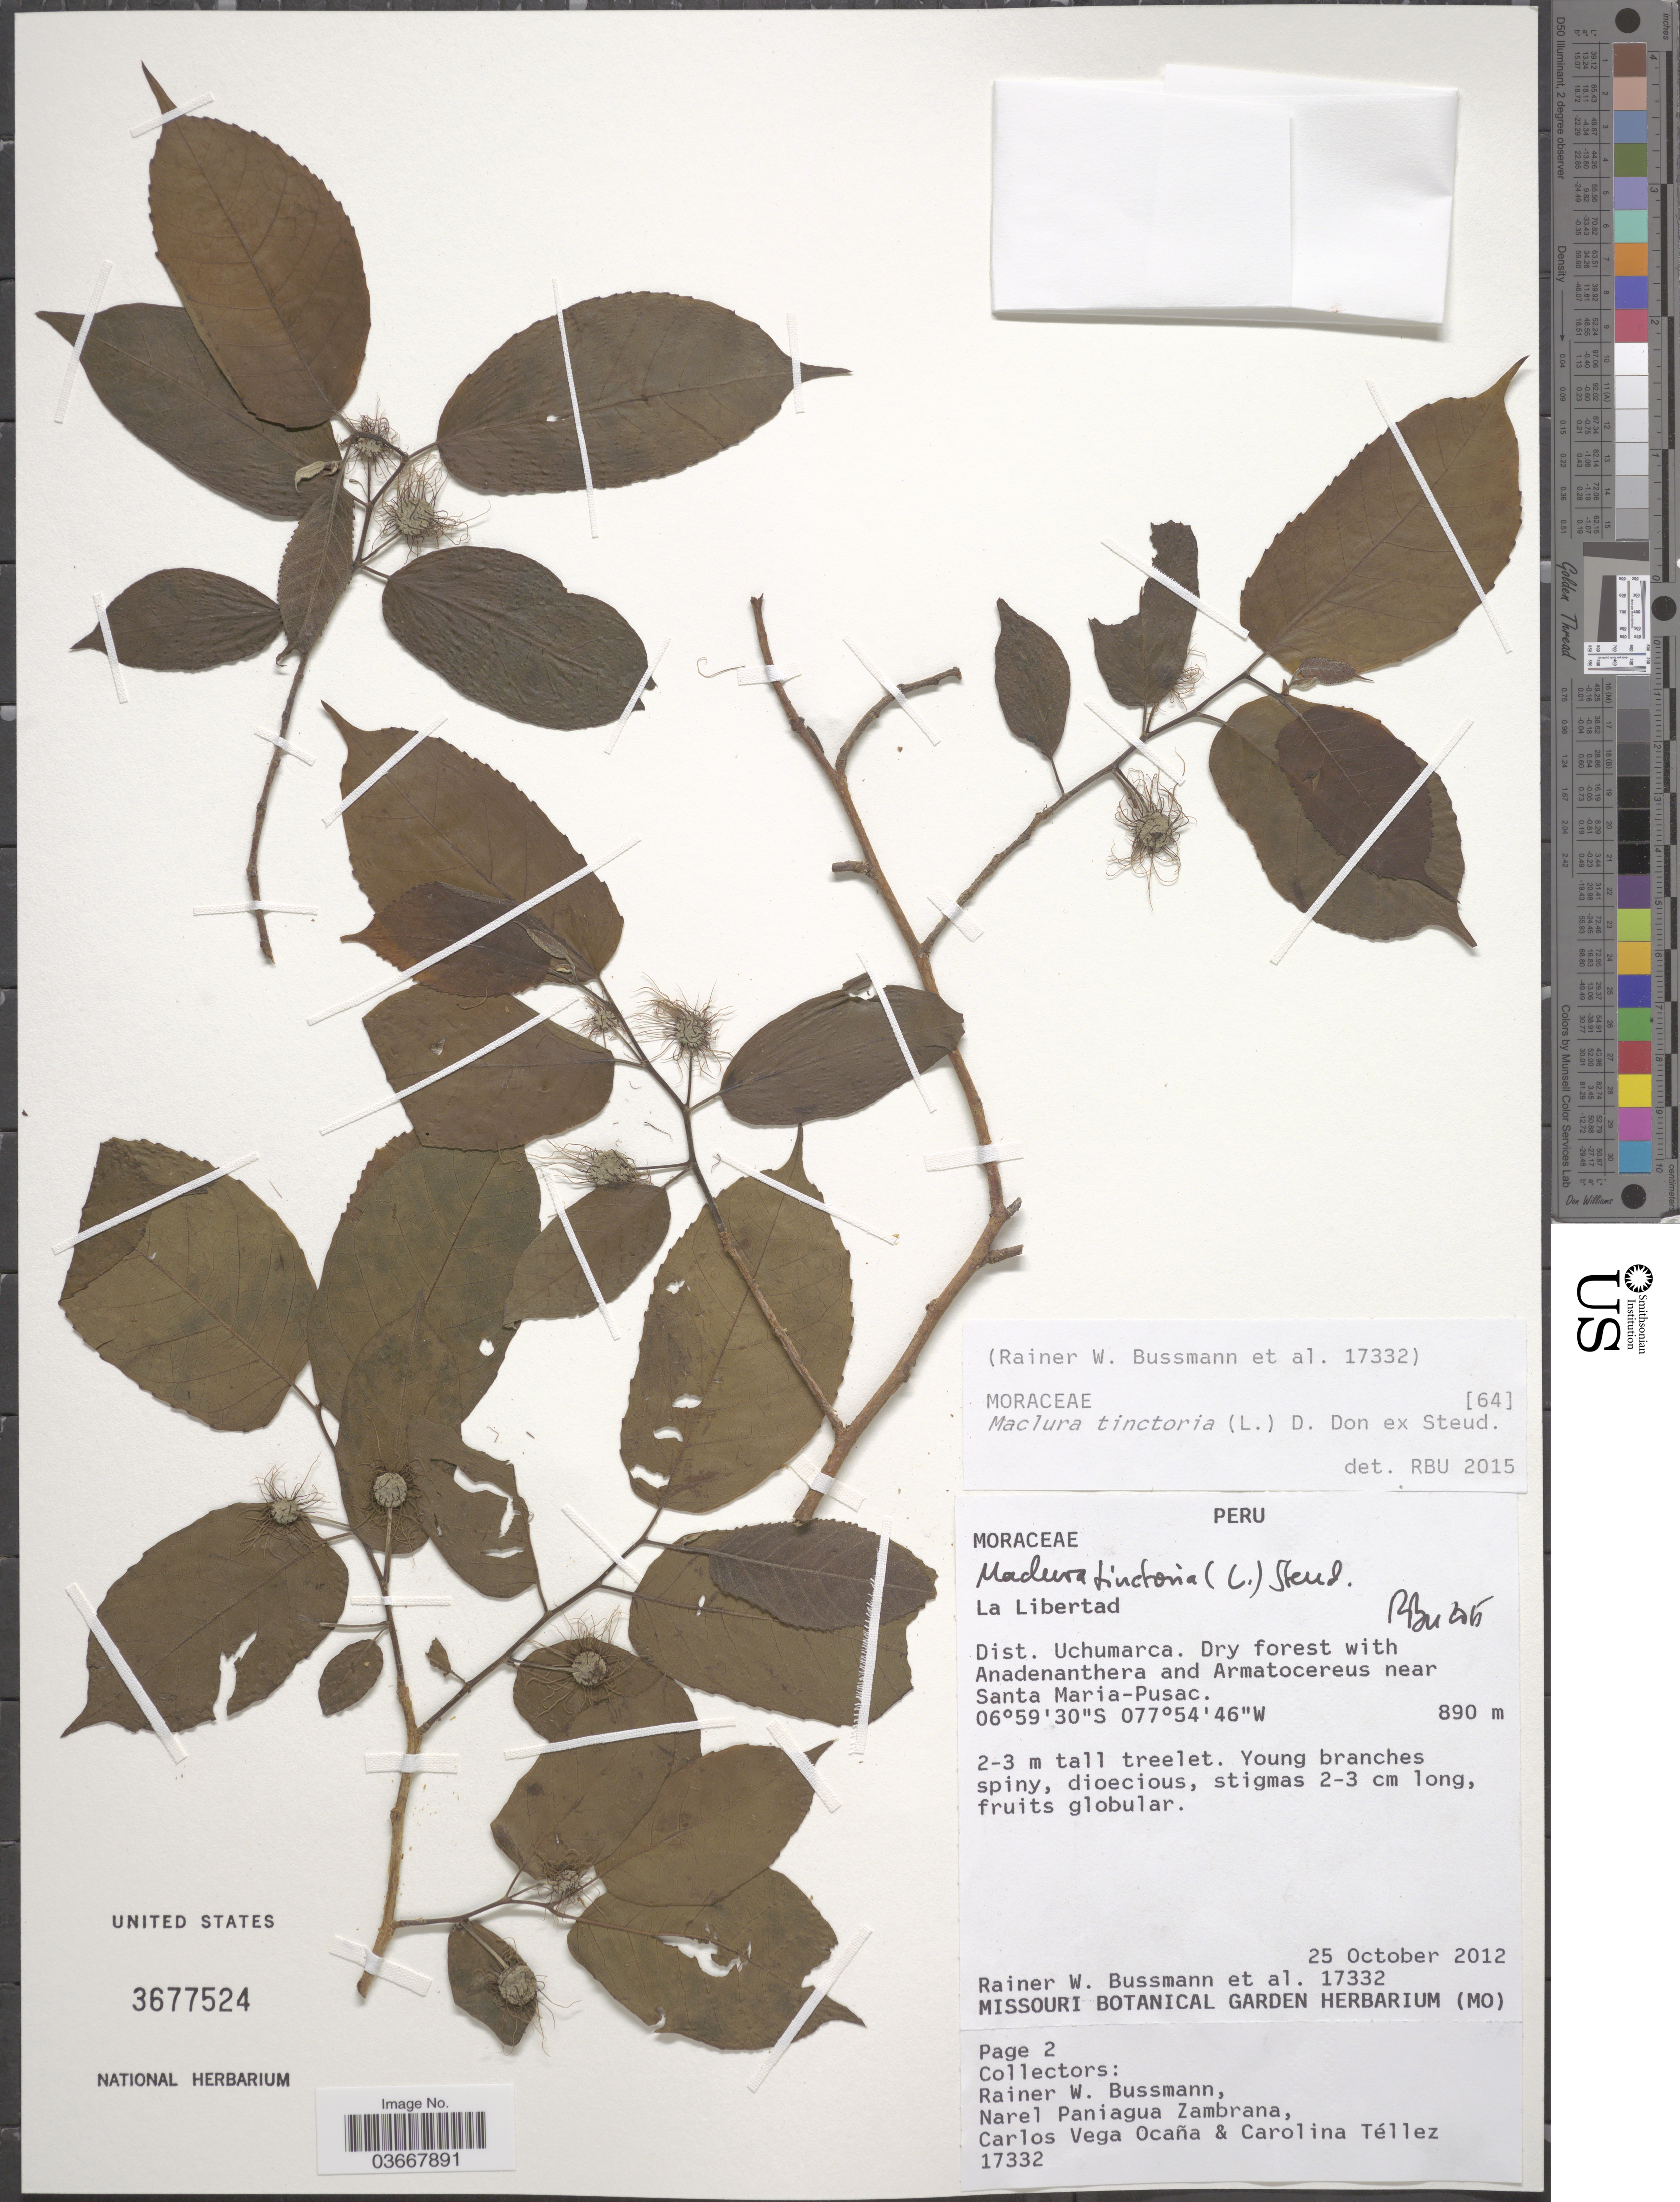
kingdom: Plantae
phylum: Tracheophyta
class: Magnoliopsida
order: Rosales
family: Moraceae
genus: Maclura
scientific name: Maclura tinctoria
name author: (L.) D. Don ex Steud.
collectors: R. W. Bussmann, N. Zambrana, C. Vega & C. Téllez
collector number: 17332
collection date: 2012-10-25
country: Peru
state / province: La Libertad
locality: Dist. Uchumarca. Near Santa Maria-Pusac.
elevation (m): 890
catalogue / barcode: US 3677524